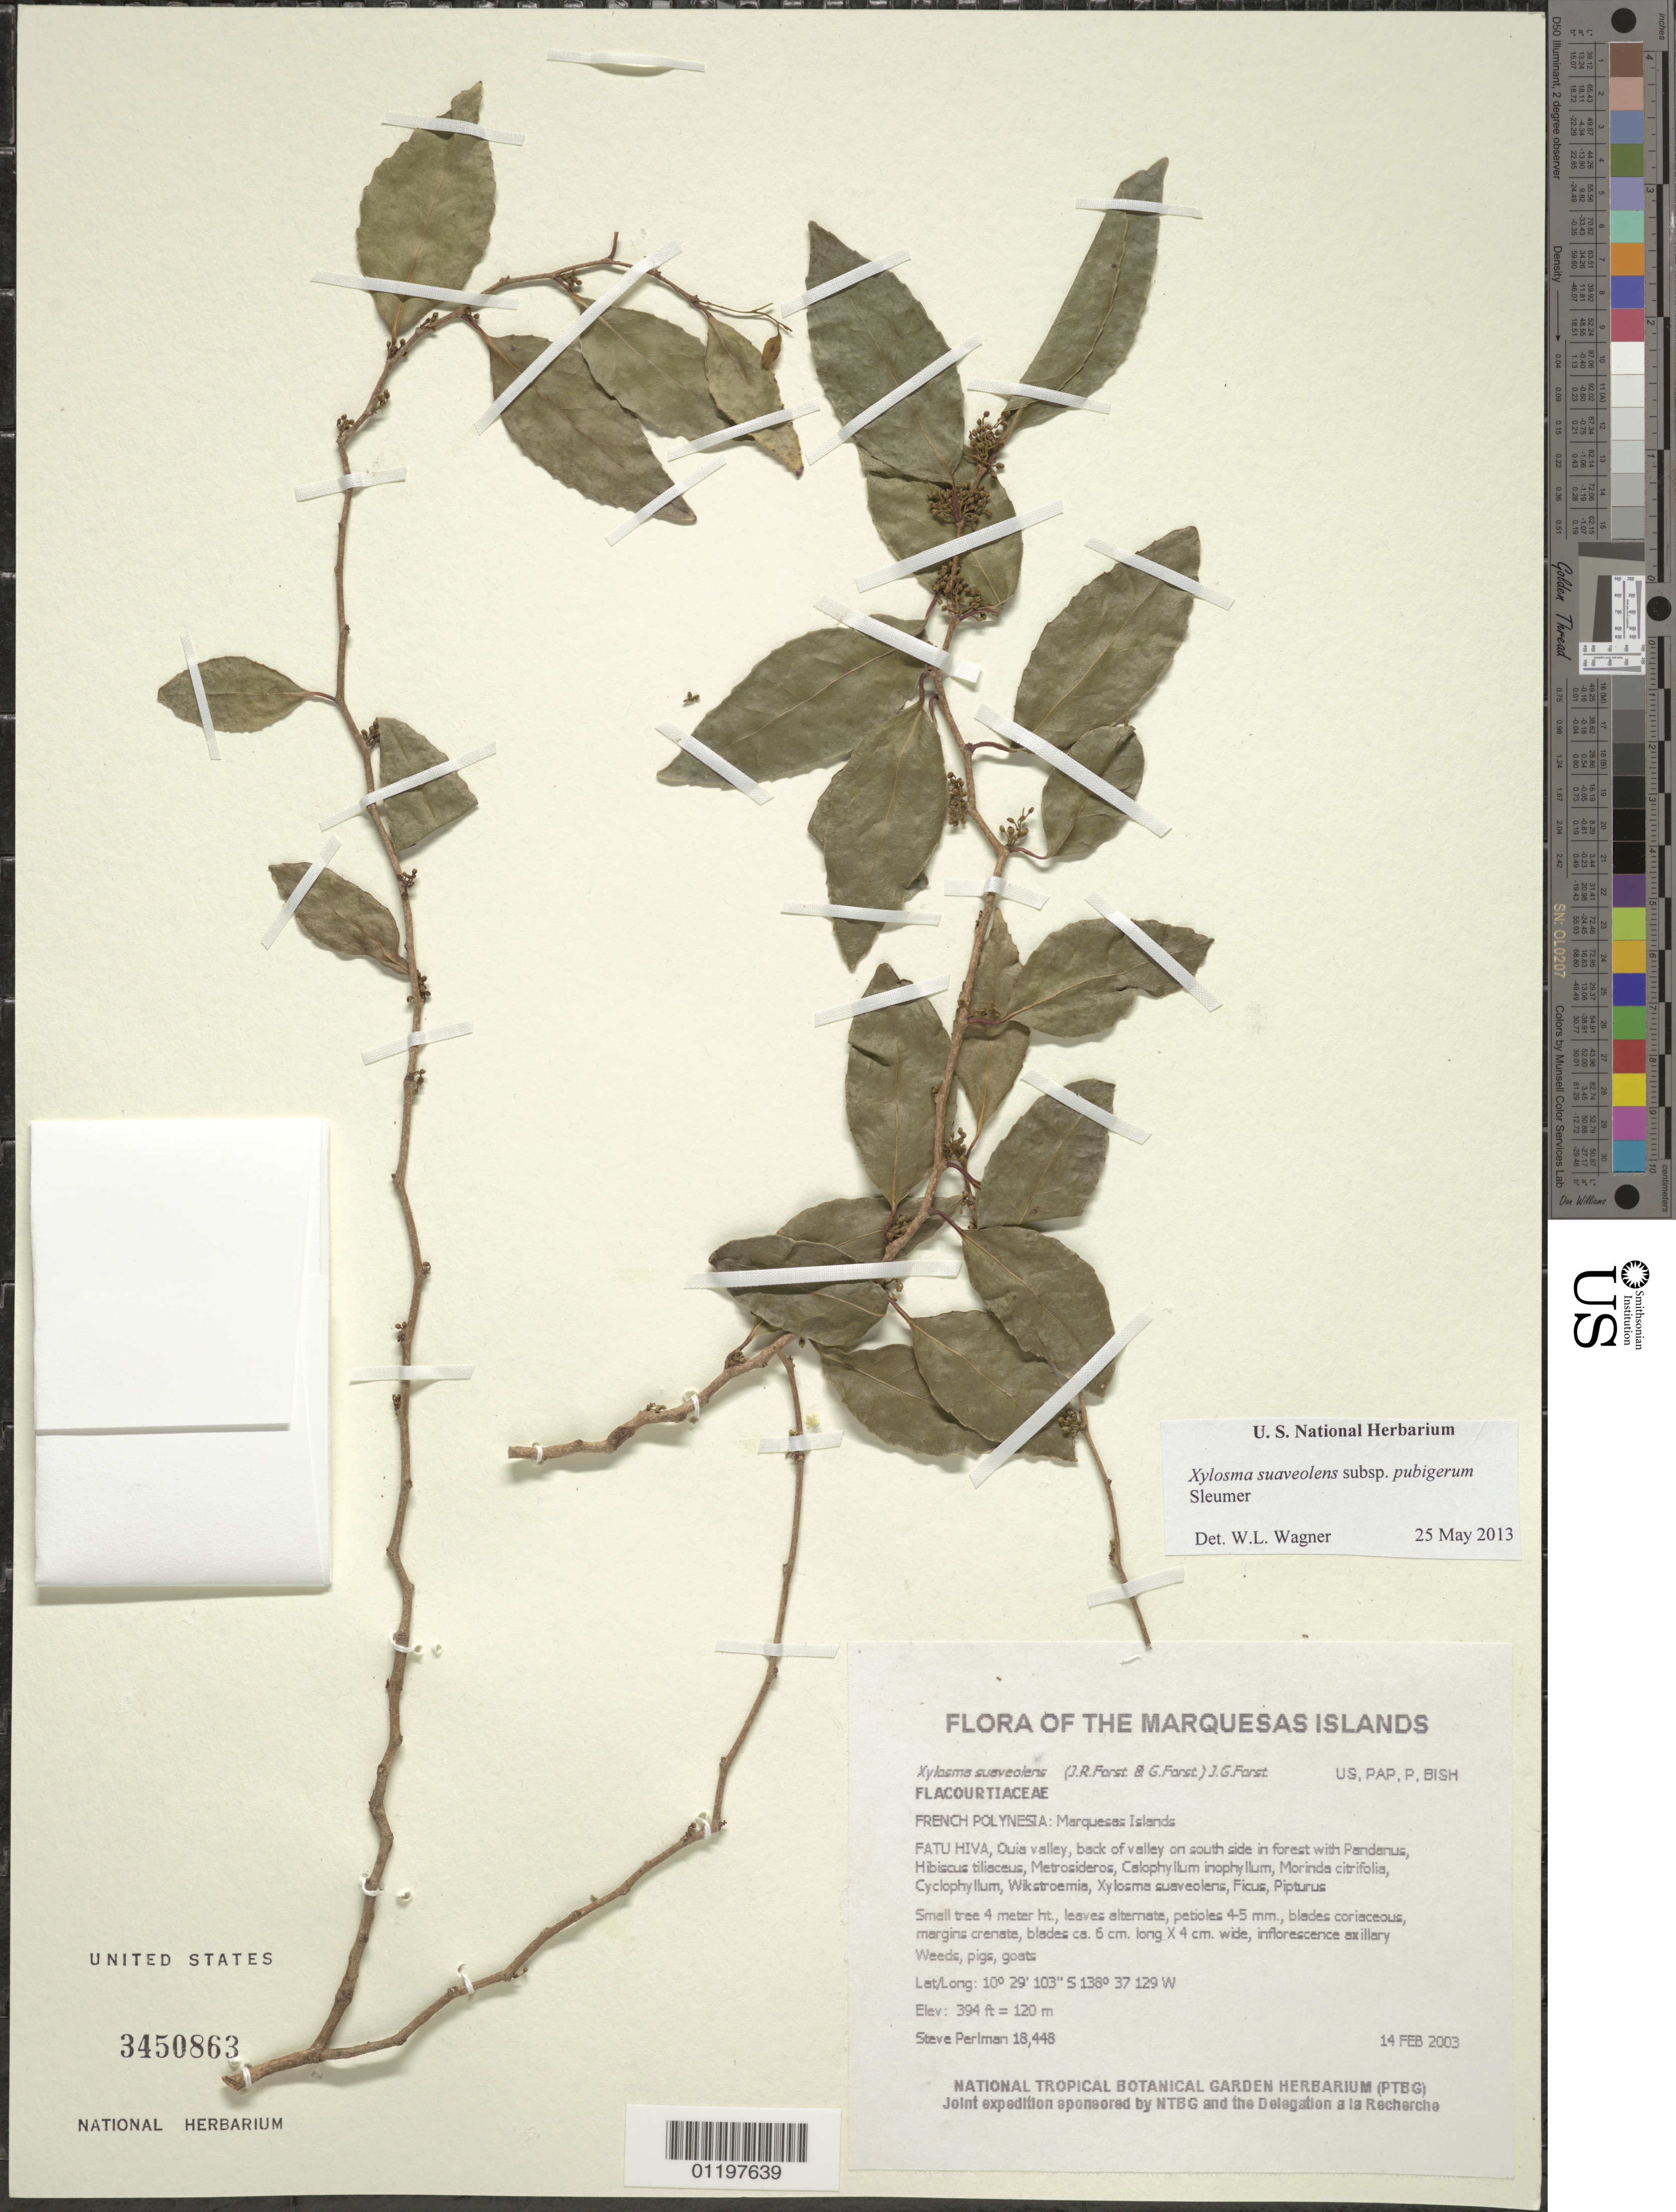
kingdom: Plantae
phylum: Tracheophyta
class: Magnoliopsida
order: Malpighiales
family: Salicaceae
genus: Xylosma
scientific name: Xylosma suaveolens subsp. pubigera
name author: Sleumer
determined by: Lorence, David H., (PTBG), National Tropical Botanical Garden (UNITED STATES)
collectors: S. P. Perlman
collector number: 18448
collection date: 2003-02-14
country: French Polynesia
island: Fatu Hiva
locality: Ouia valley, back of valley on south side in forest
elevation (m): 120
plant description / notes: Weeds, pigs, goats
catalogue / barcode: US 3450863